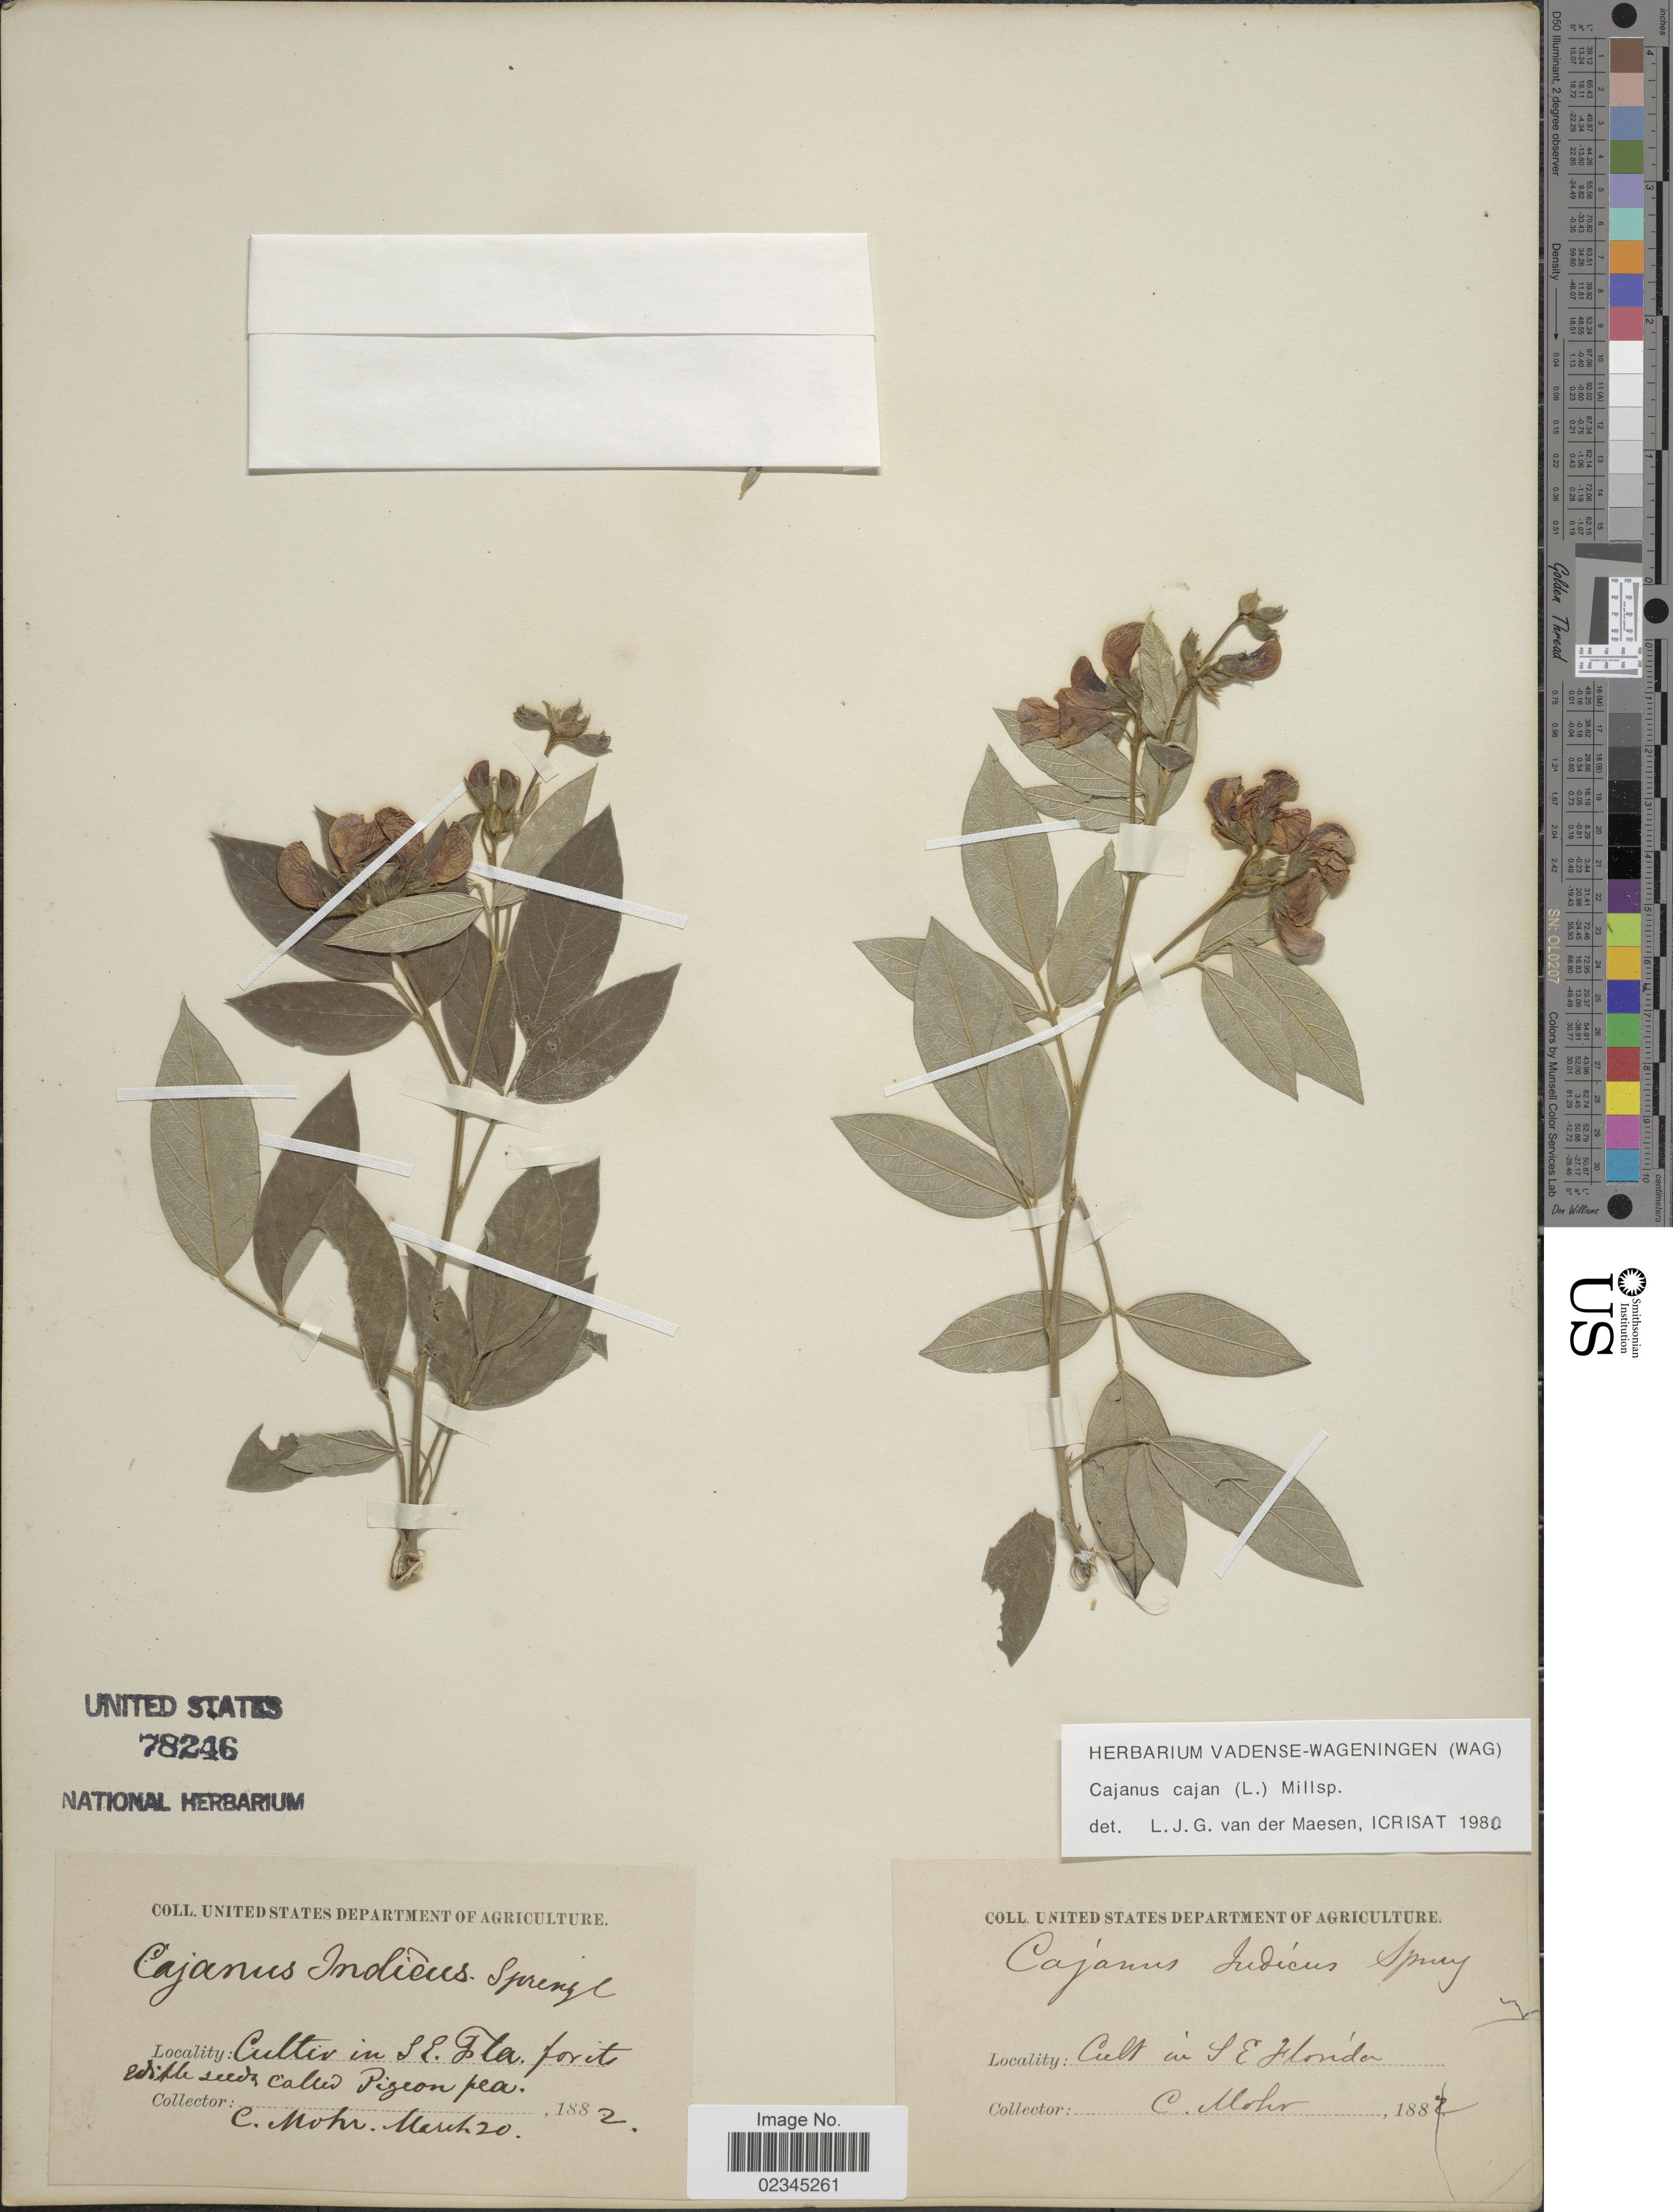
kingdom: Plantae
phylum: Tracheophyta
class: Magnoliopsida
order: Fabales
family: Fabaceae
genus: Cajanus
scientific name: Cajanus cajan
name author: (L.) Huth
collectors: C. T. Mohr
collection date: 1882-03-20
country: United States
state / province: Florida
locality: S. E. Florida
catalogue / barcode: US 78246